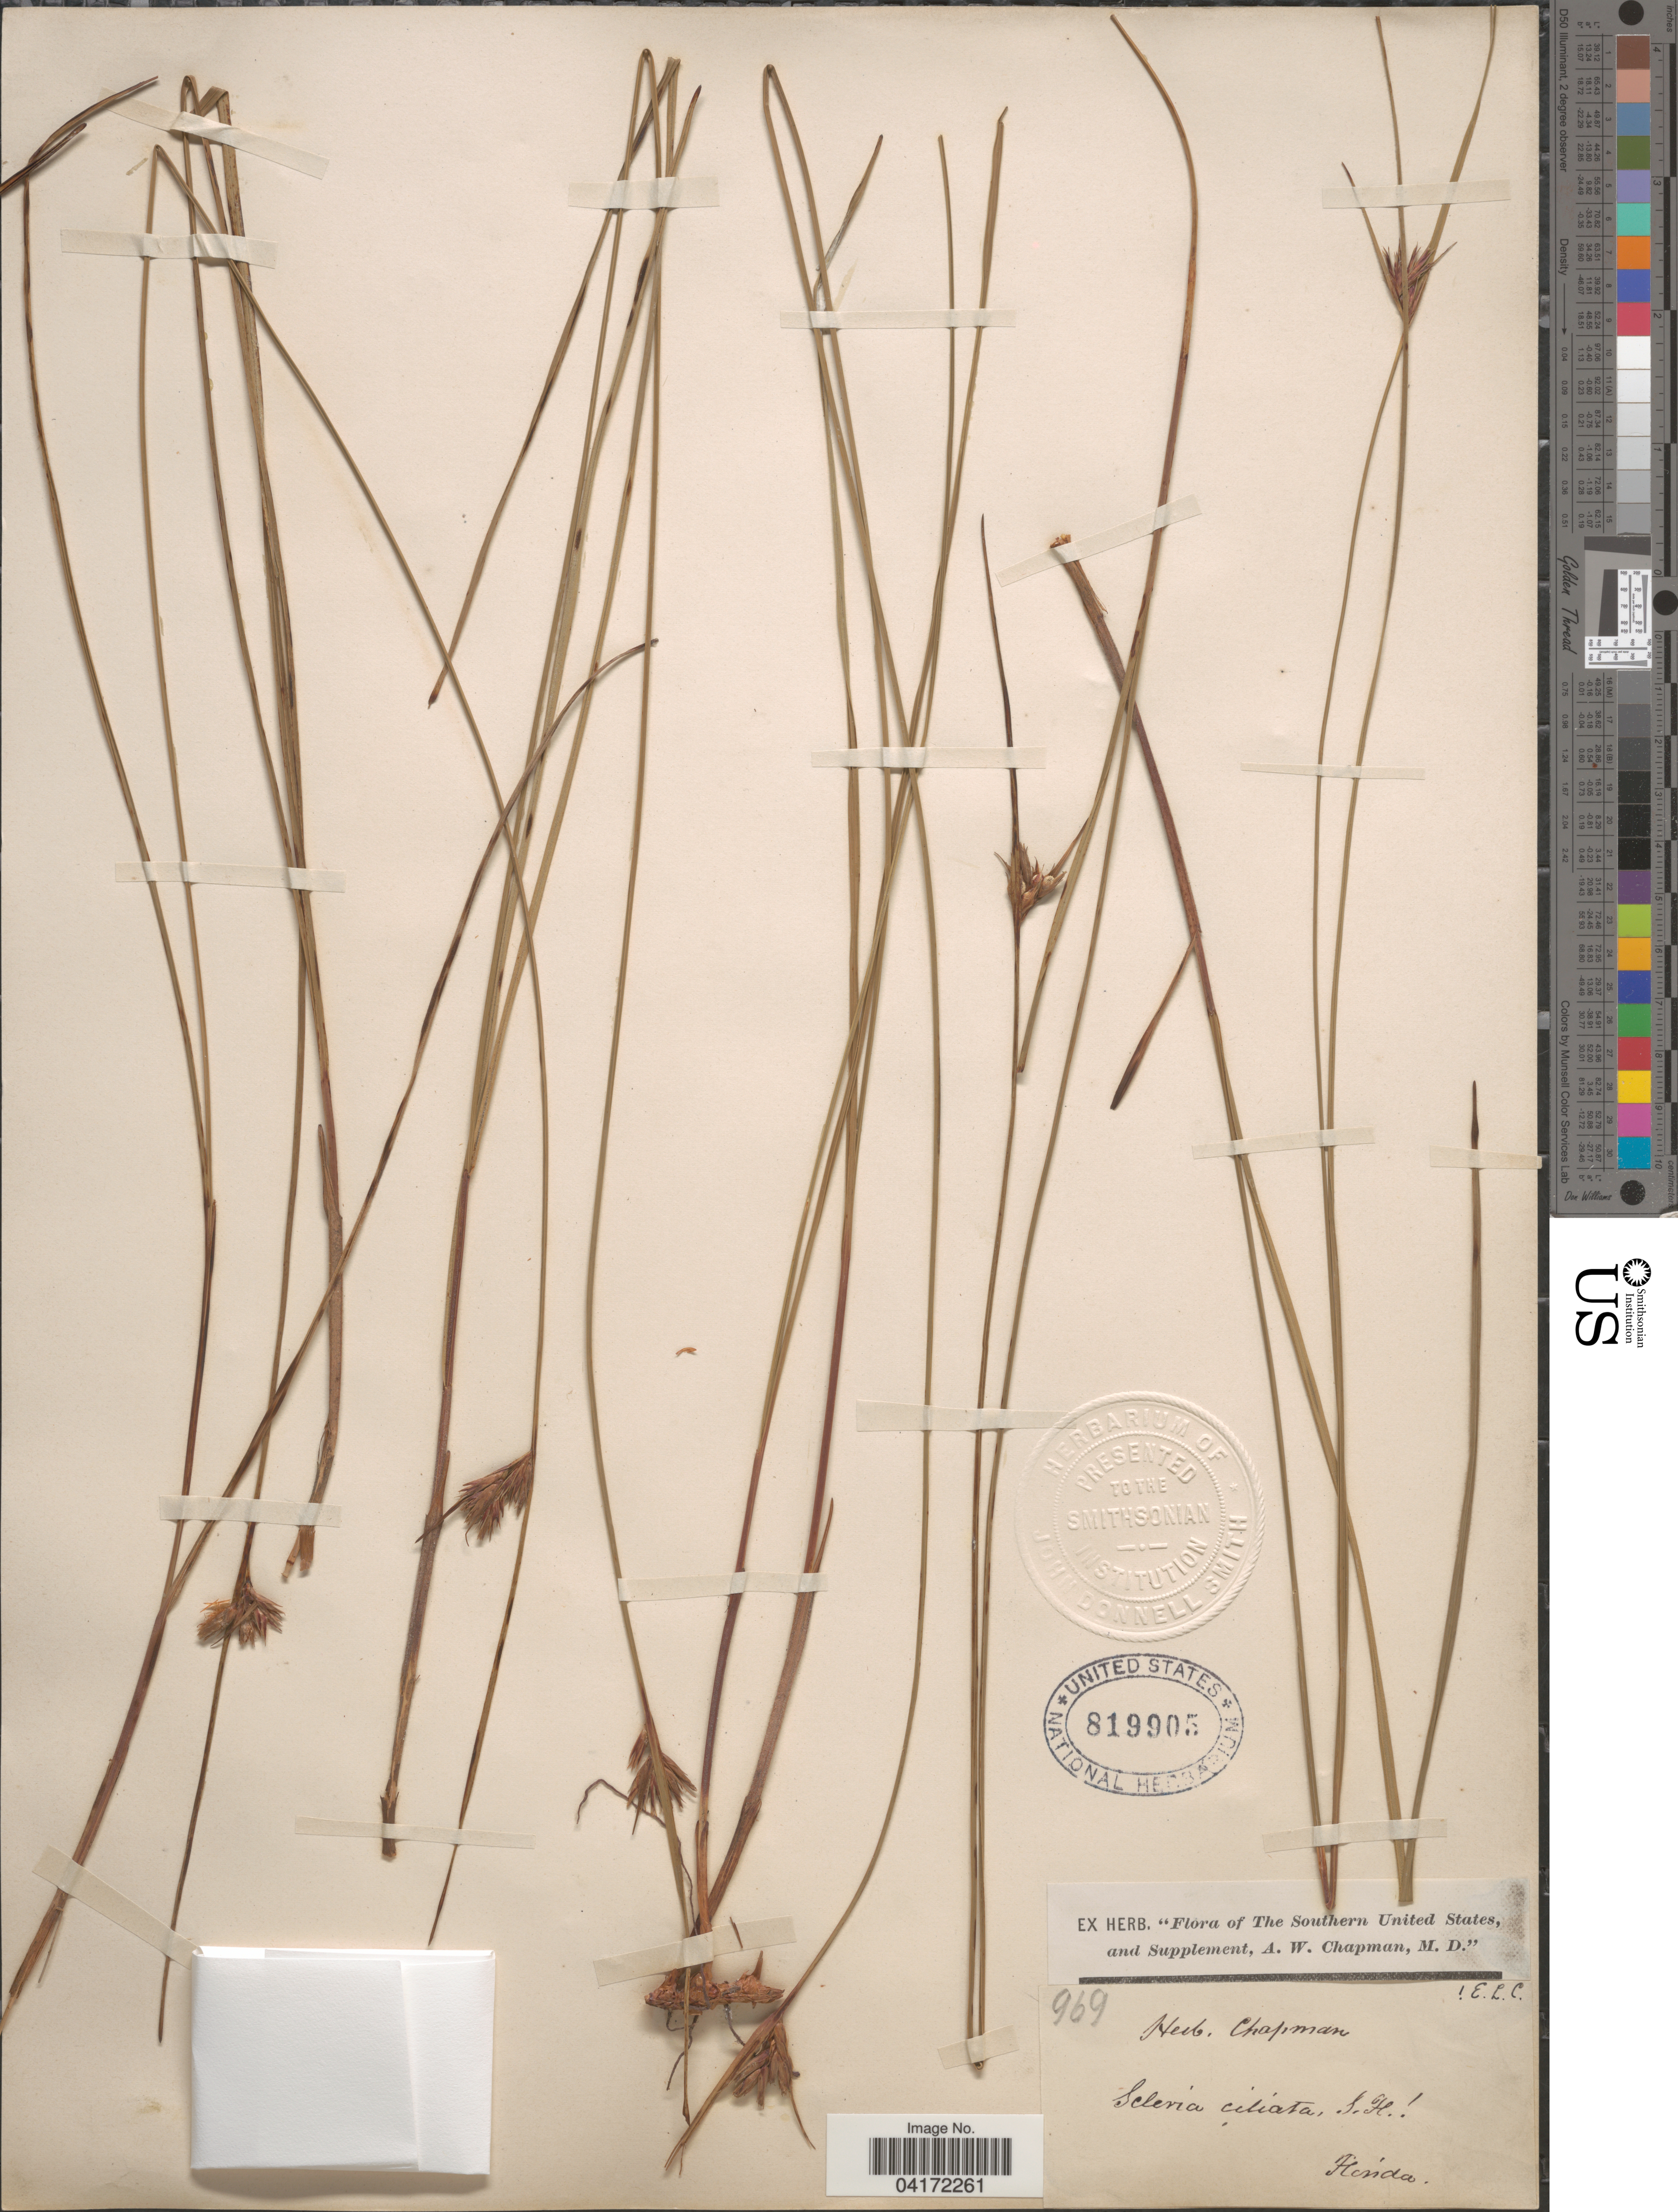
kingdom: Plantae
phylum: Tracheophyta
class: Liliopsida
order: Poales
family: Cyperaceae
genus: Scleria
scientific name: Scleria ciliata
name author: Michx.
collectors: ex herb. A.W. Chapman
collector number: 969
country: United States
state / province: Florida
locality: The Southern United States.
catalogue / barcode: US 819905